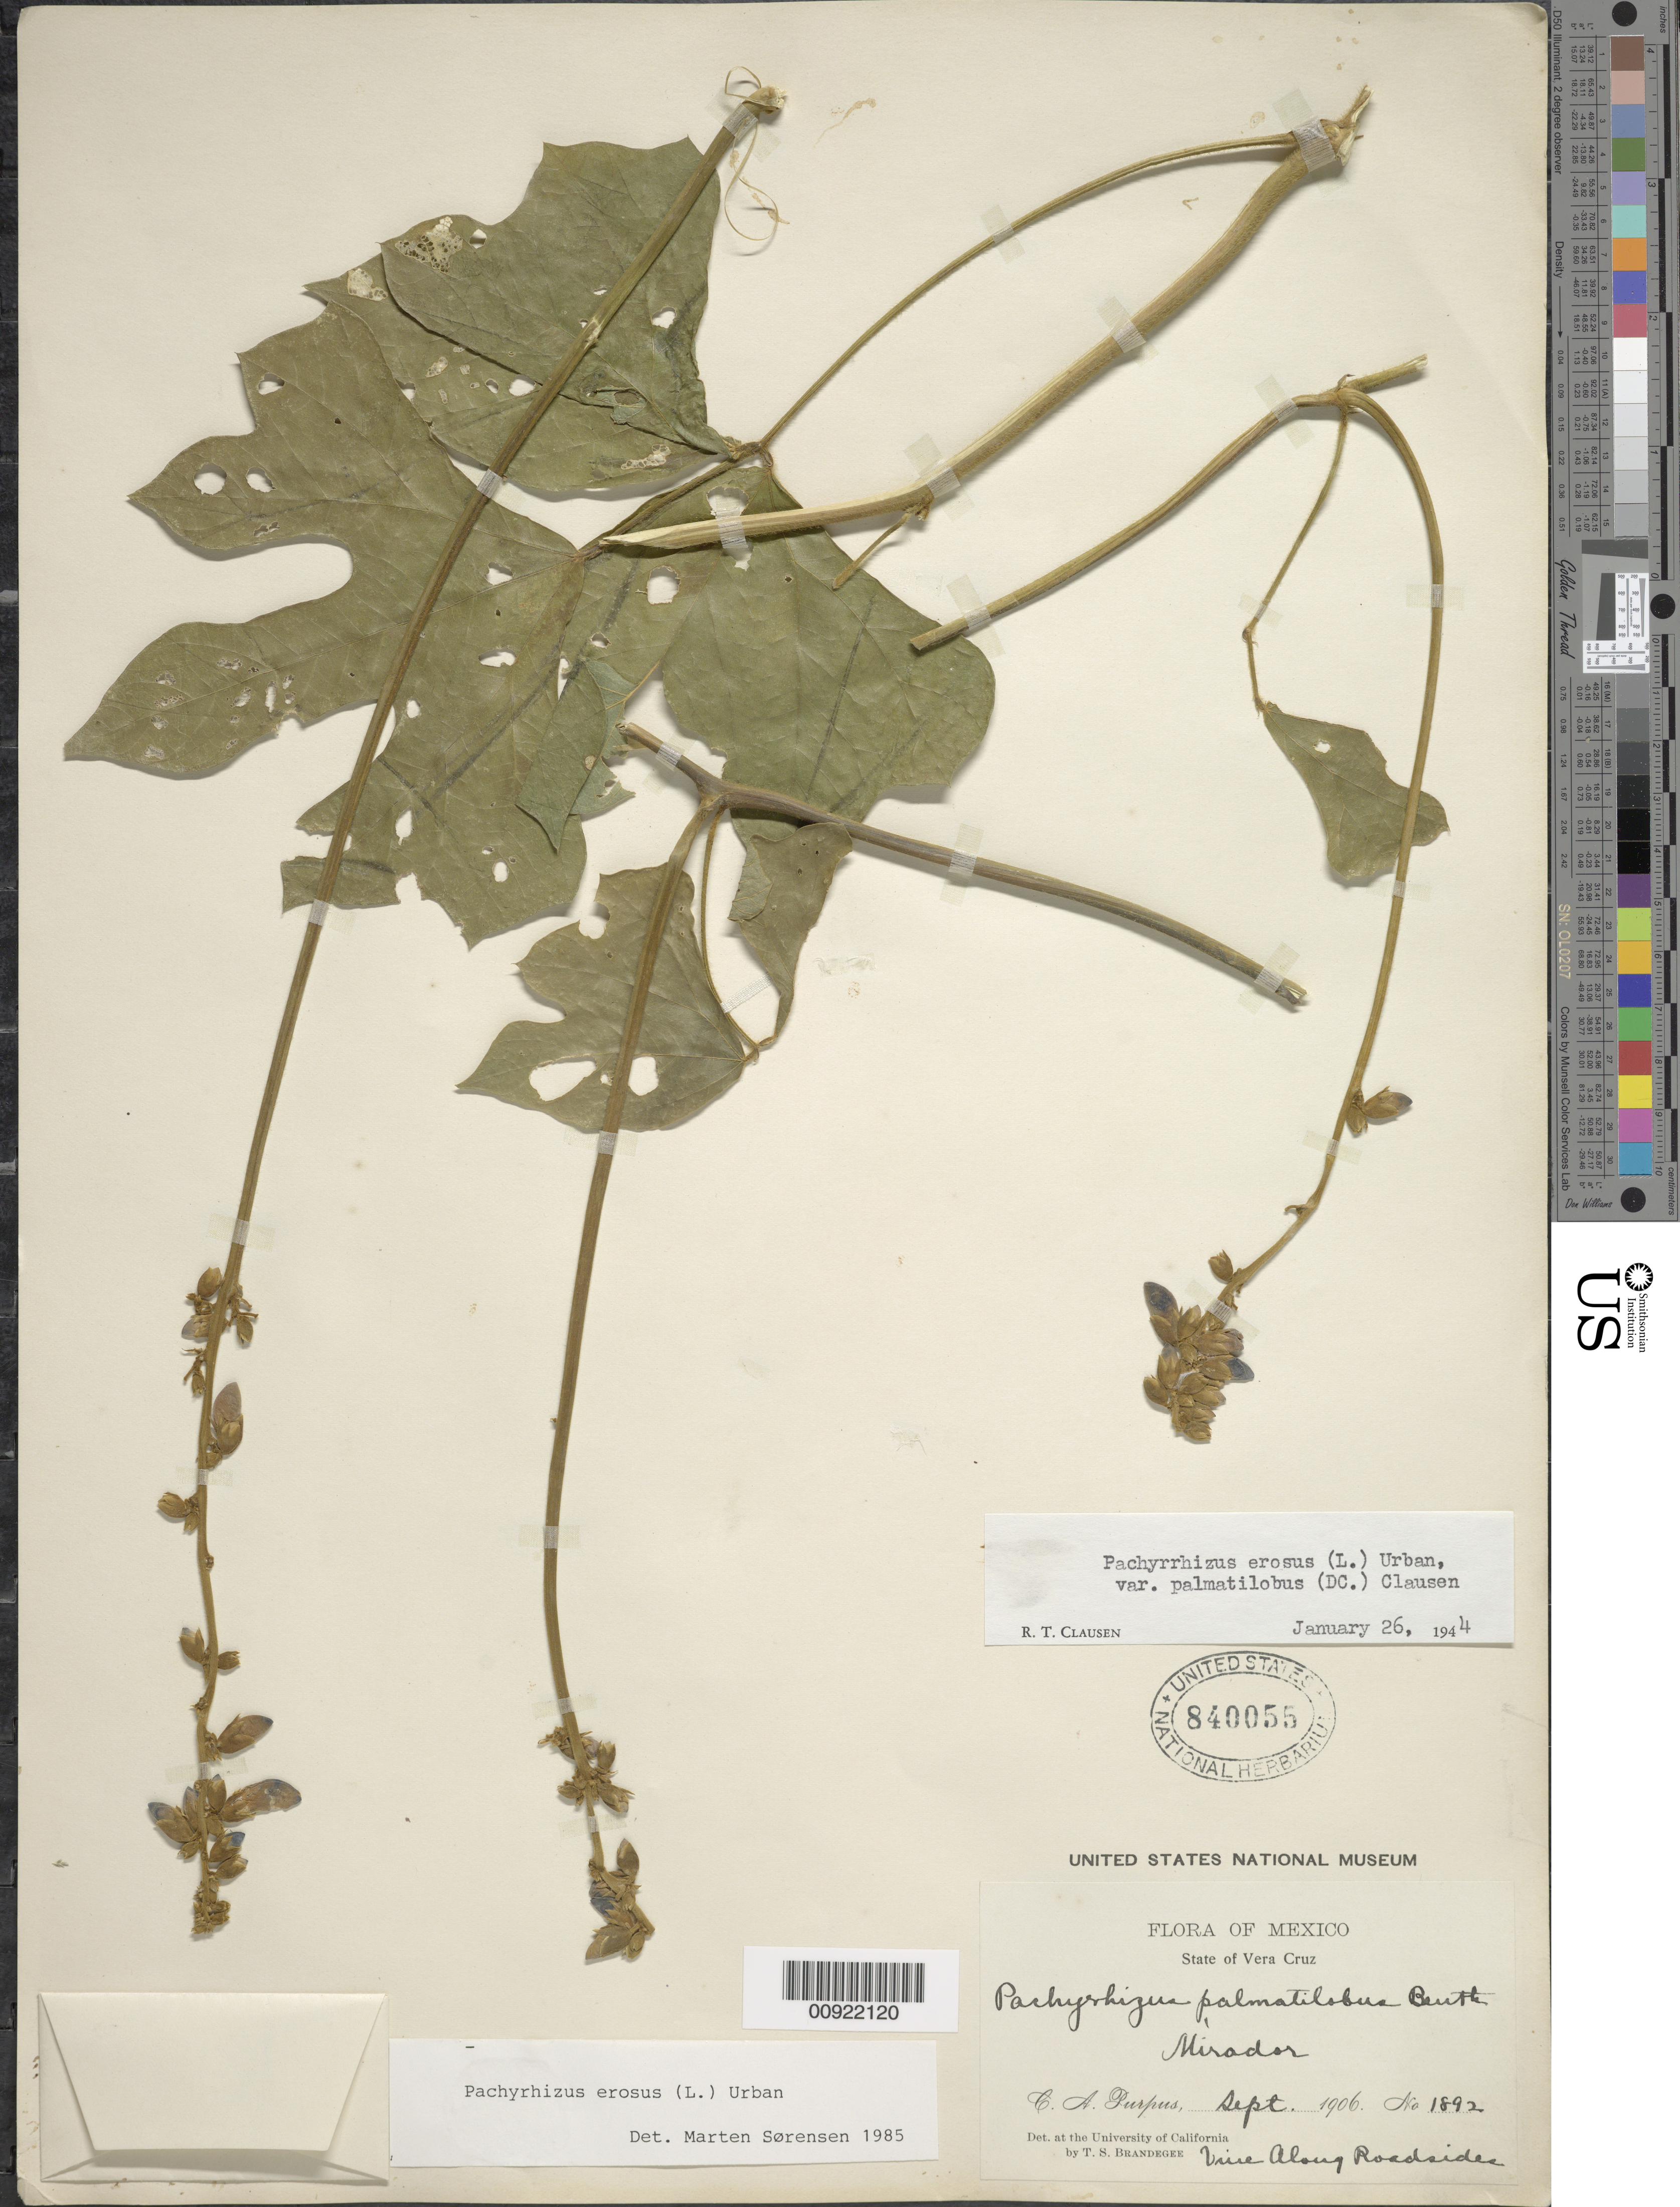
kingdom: Plantae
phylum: Tracheophyta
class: Magnoliopsida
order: Fabales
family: Fabaceae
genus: Pachyrhizus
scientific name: Pachyrhizus erosus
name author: (L.) Urb.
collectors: C. A. Purpus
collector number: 1892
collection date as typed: Sep 1906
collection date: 1906-09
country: Mexico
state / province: Veracruz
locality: Mirador, State of Veracruz.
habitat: Along roadsides.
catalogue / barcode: US 840055